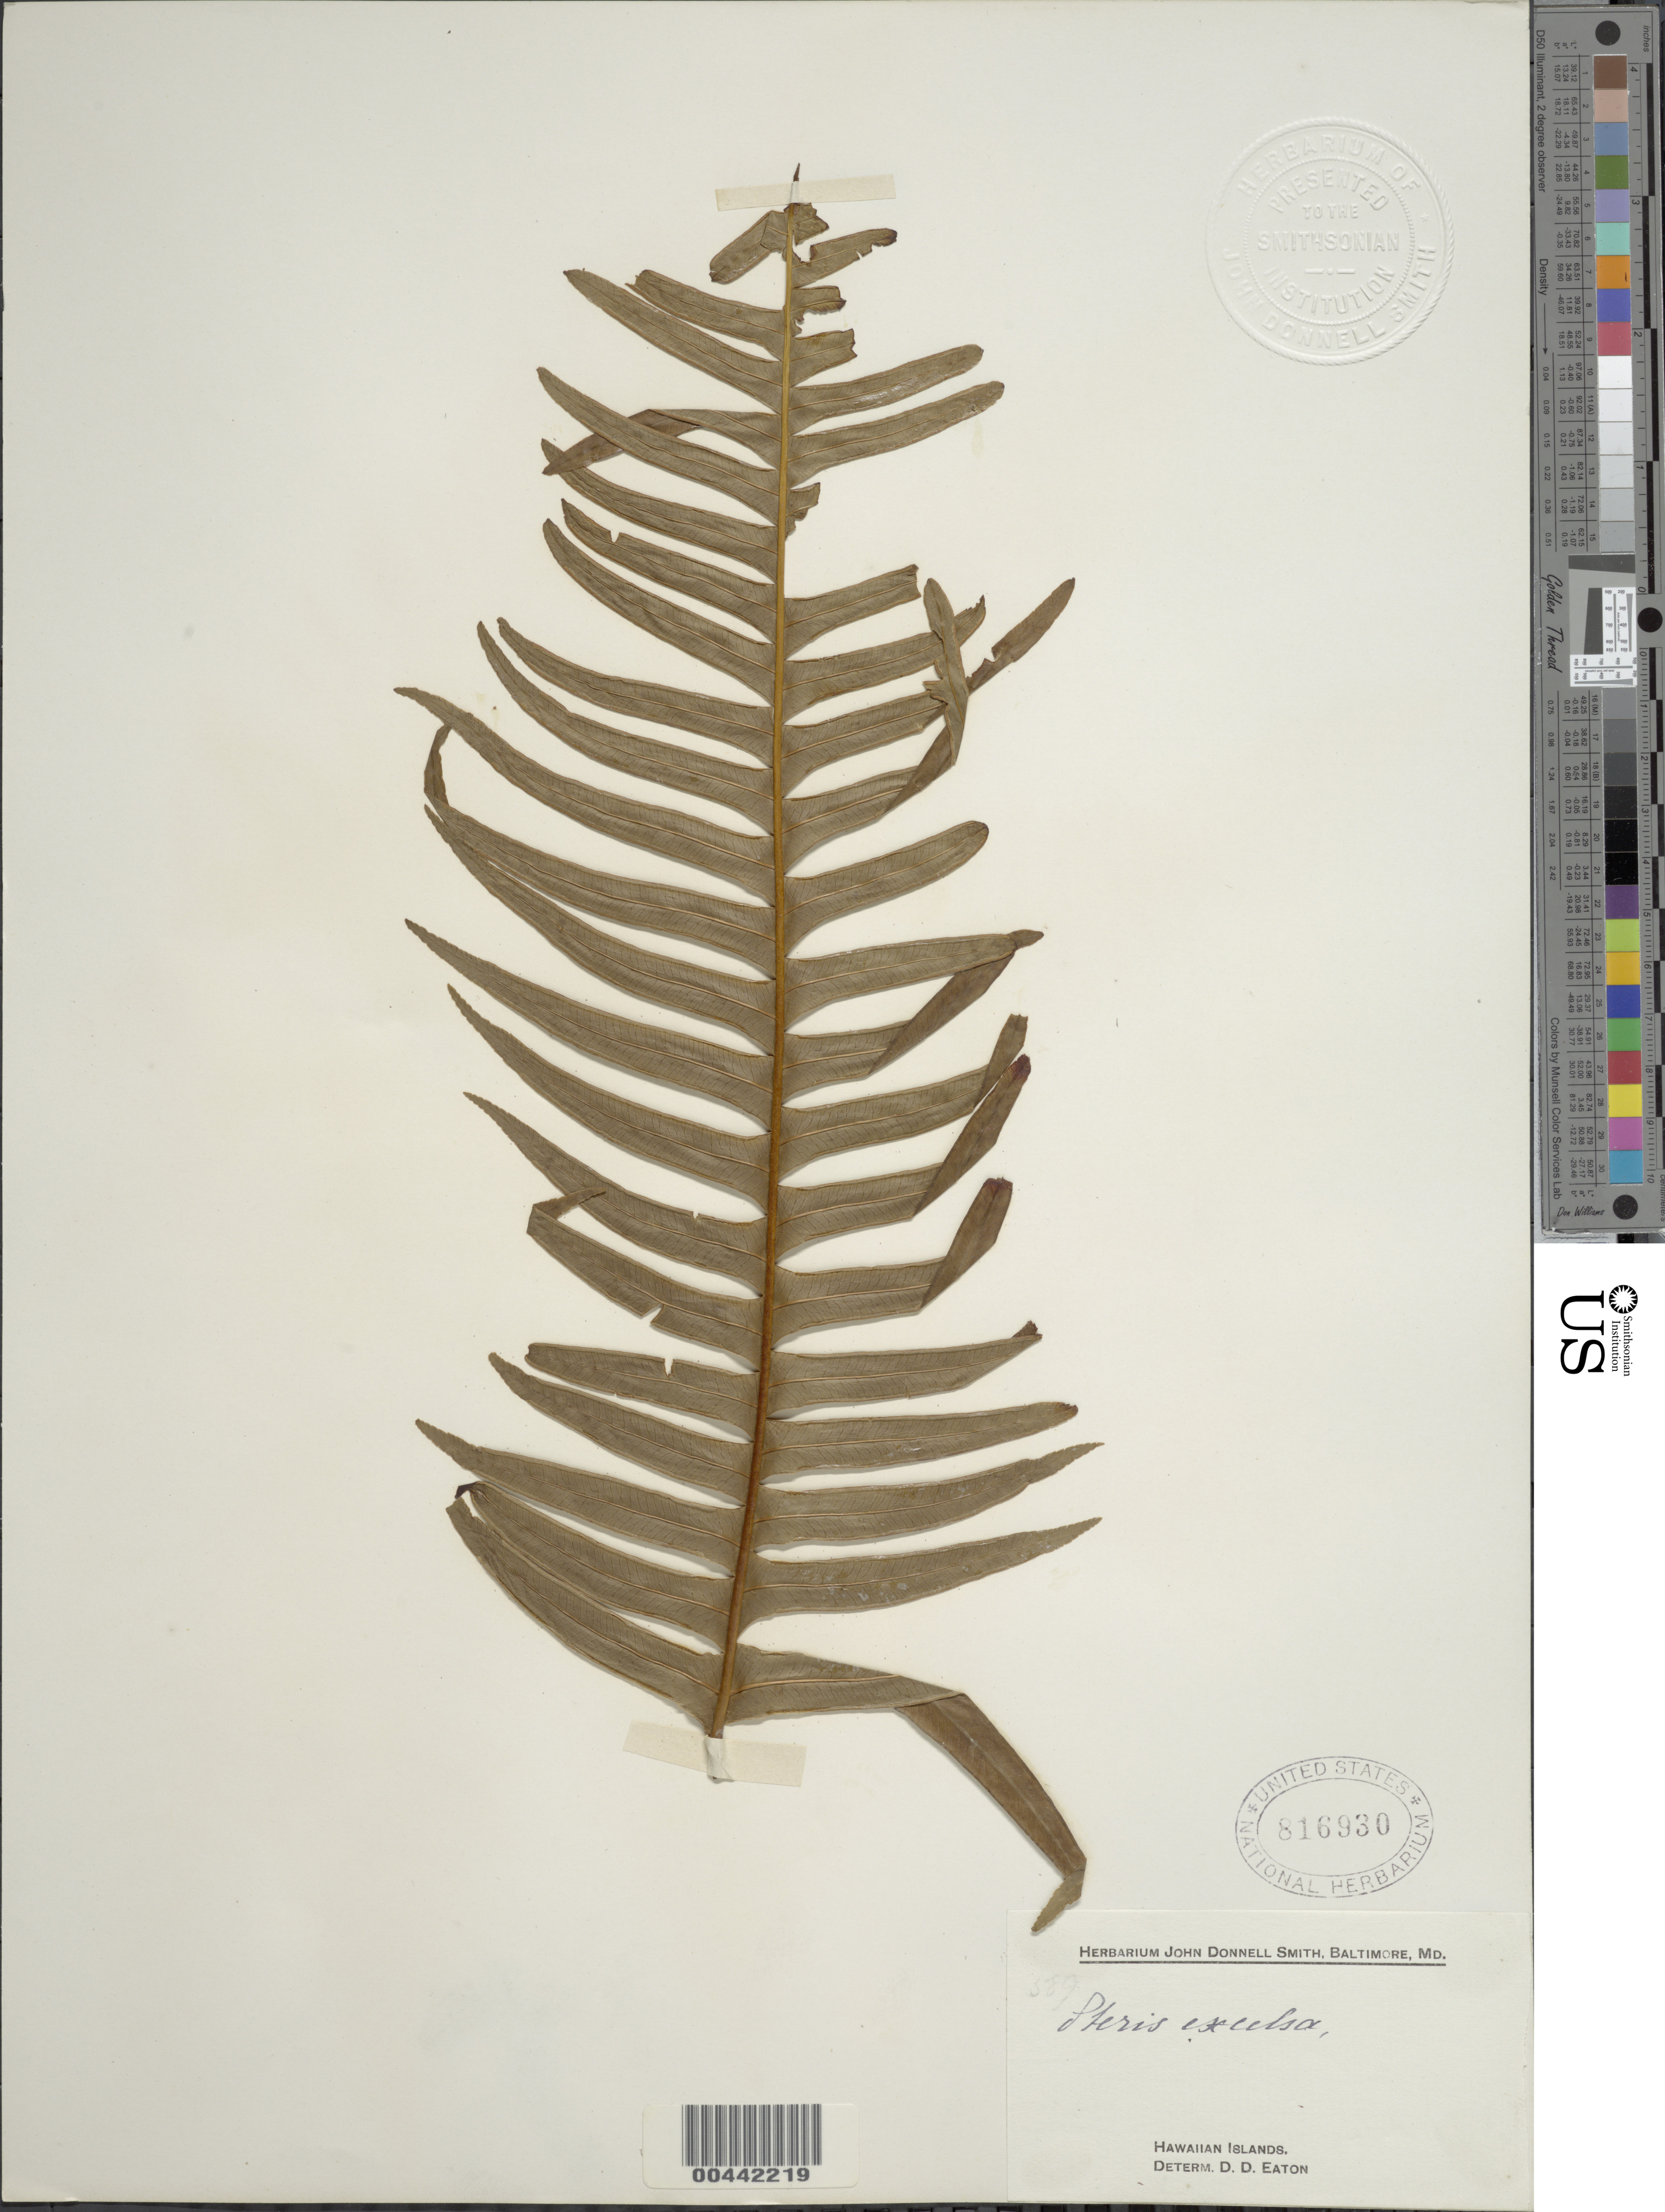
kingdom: Plantae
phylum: Tracheophyta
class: Polypodiopsida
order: Polypodiales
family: Pteridaceae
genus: Pteris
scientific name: Pteris terminalis var. terminalis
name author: Wall.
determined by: Wagner, W. L., (BOT), Smithsonian Institution - National Museum of Natural History (UNITED STATES)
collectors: J. Donnell Smith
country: United States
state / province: Hawaii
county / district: Hawaii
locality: Hawaiian Islands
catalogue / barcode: US 816930